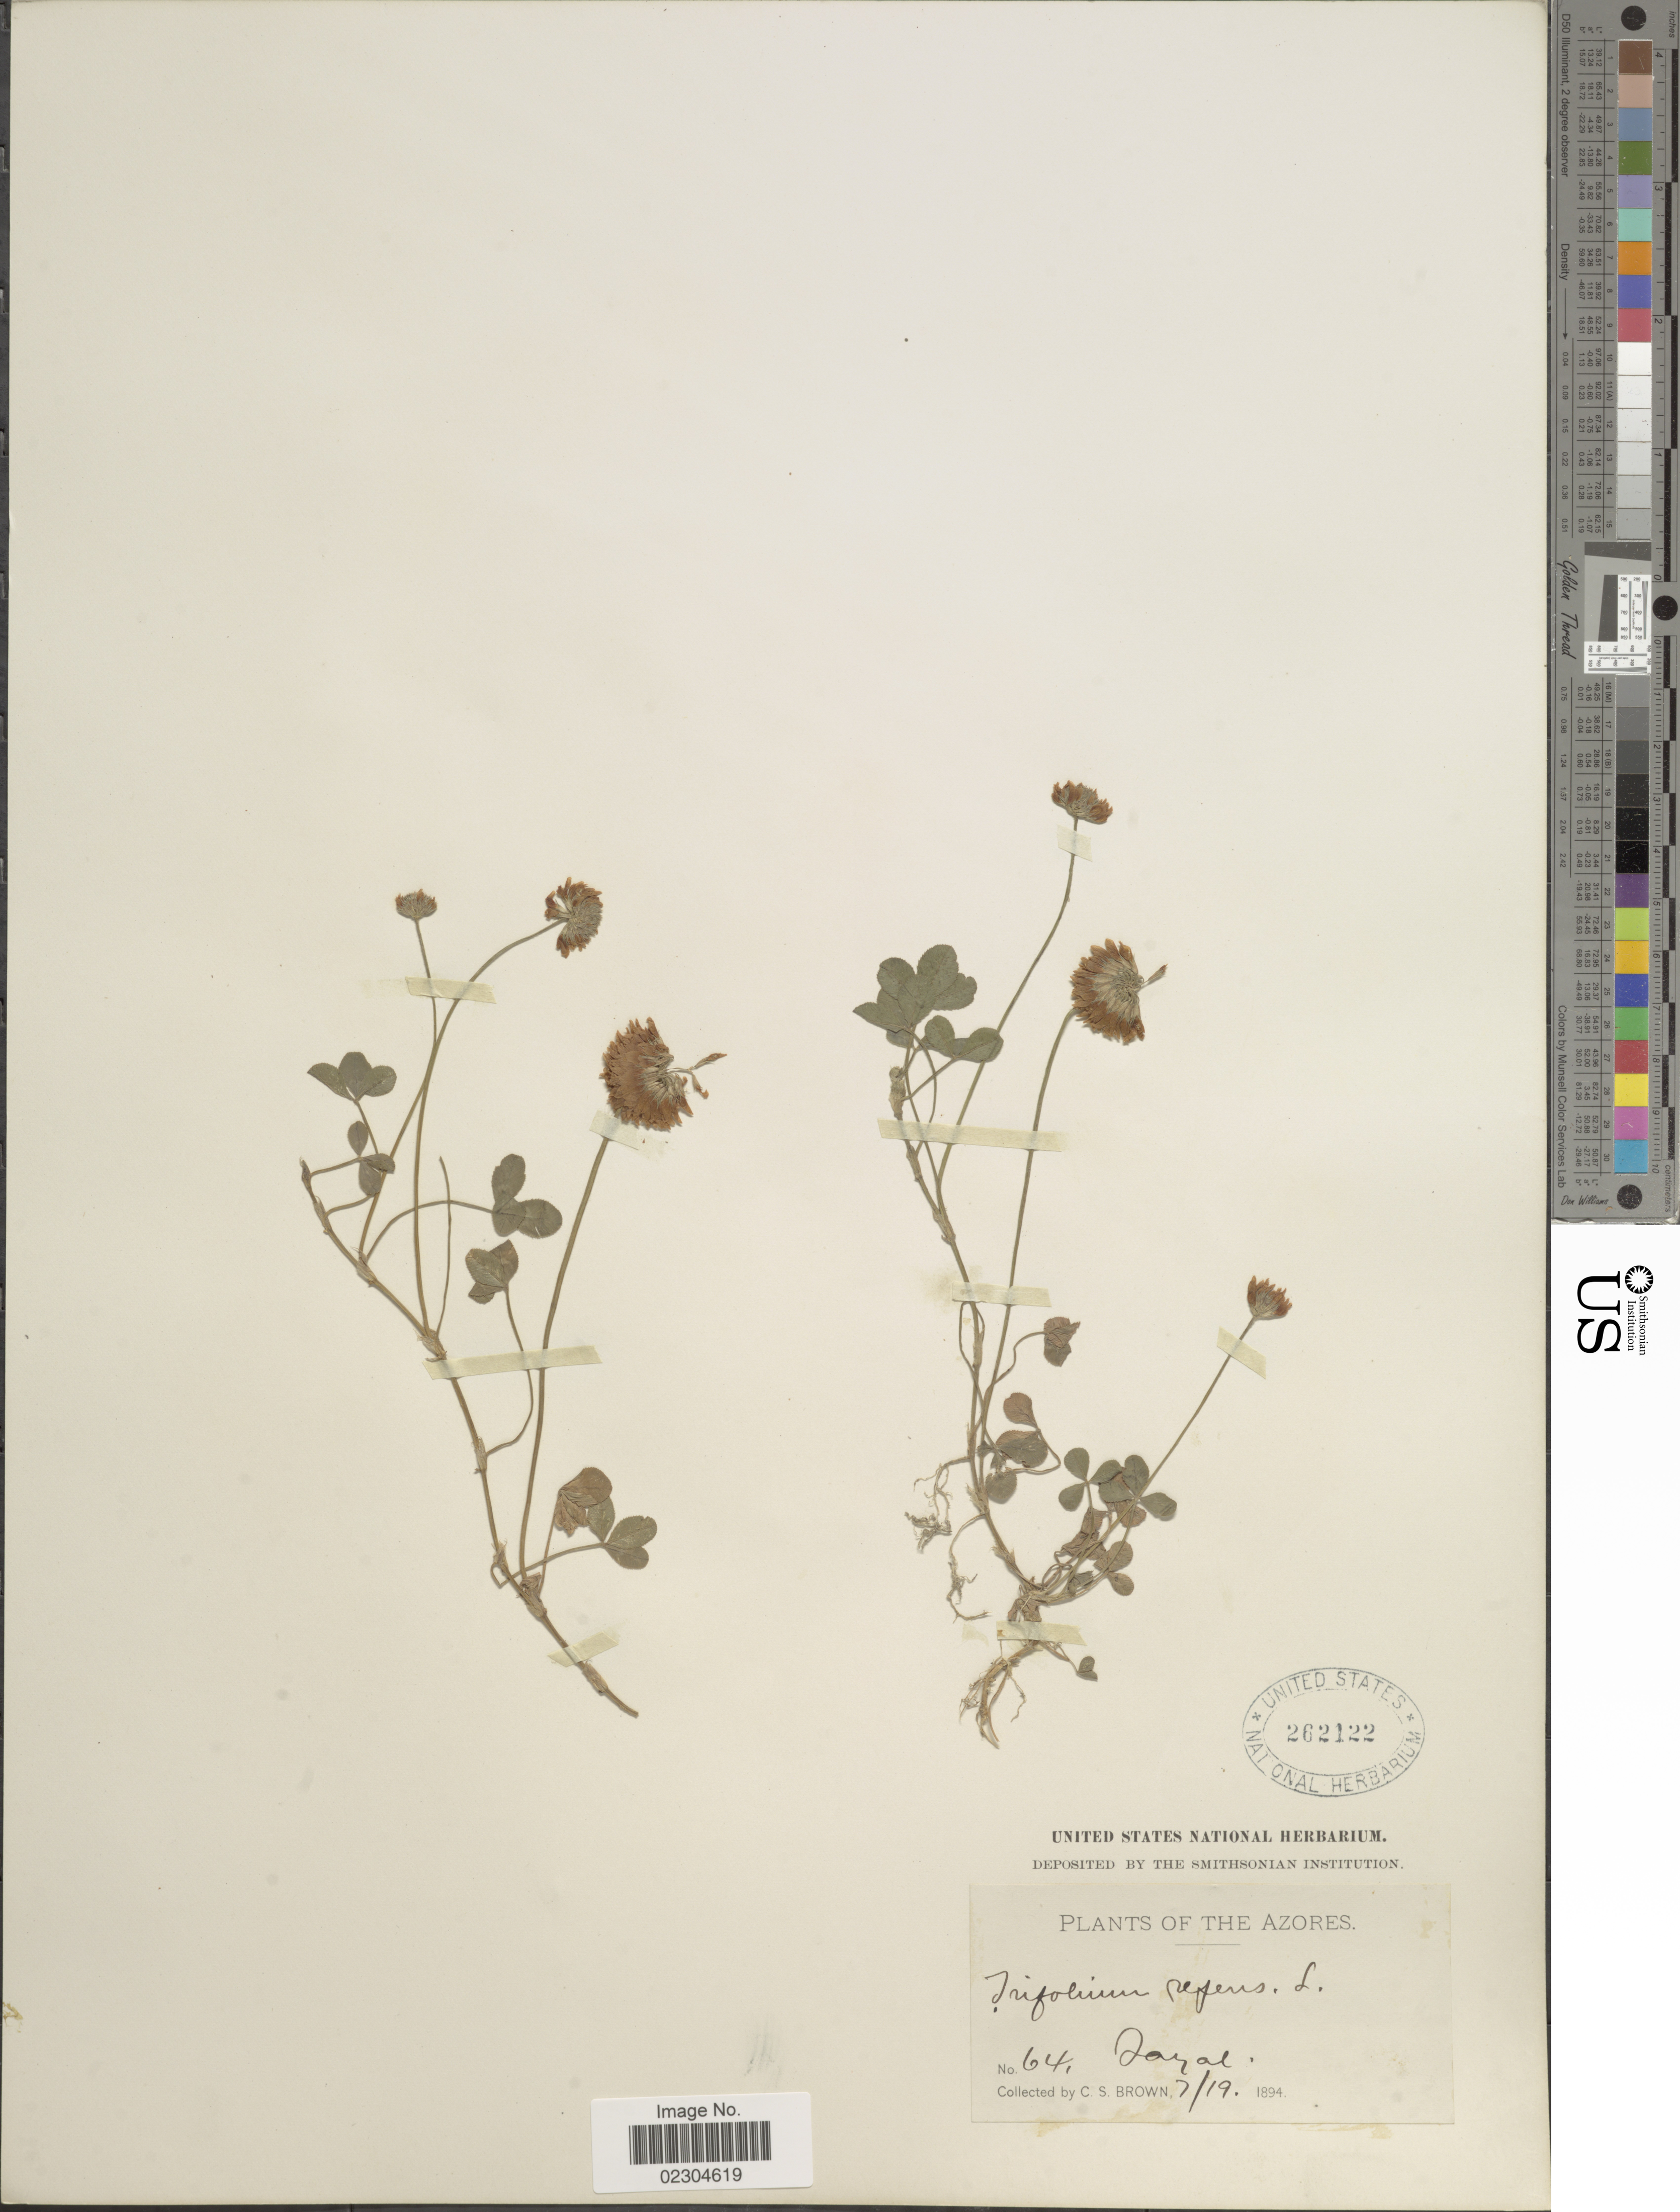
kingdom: Plantae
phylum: Tracheophyta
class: Magnoliopsida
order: Fabales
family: Fabaceae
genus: Trifolium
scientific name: Trifolium repens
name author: L.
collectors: C. S. Brown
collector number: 64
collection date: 1894-07-19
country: Portugal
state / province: Azores (Aut. Reg.)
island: Faial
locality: The Azores, Jayal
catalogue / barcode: US 262122